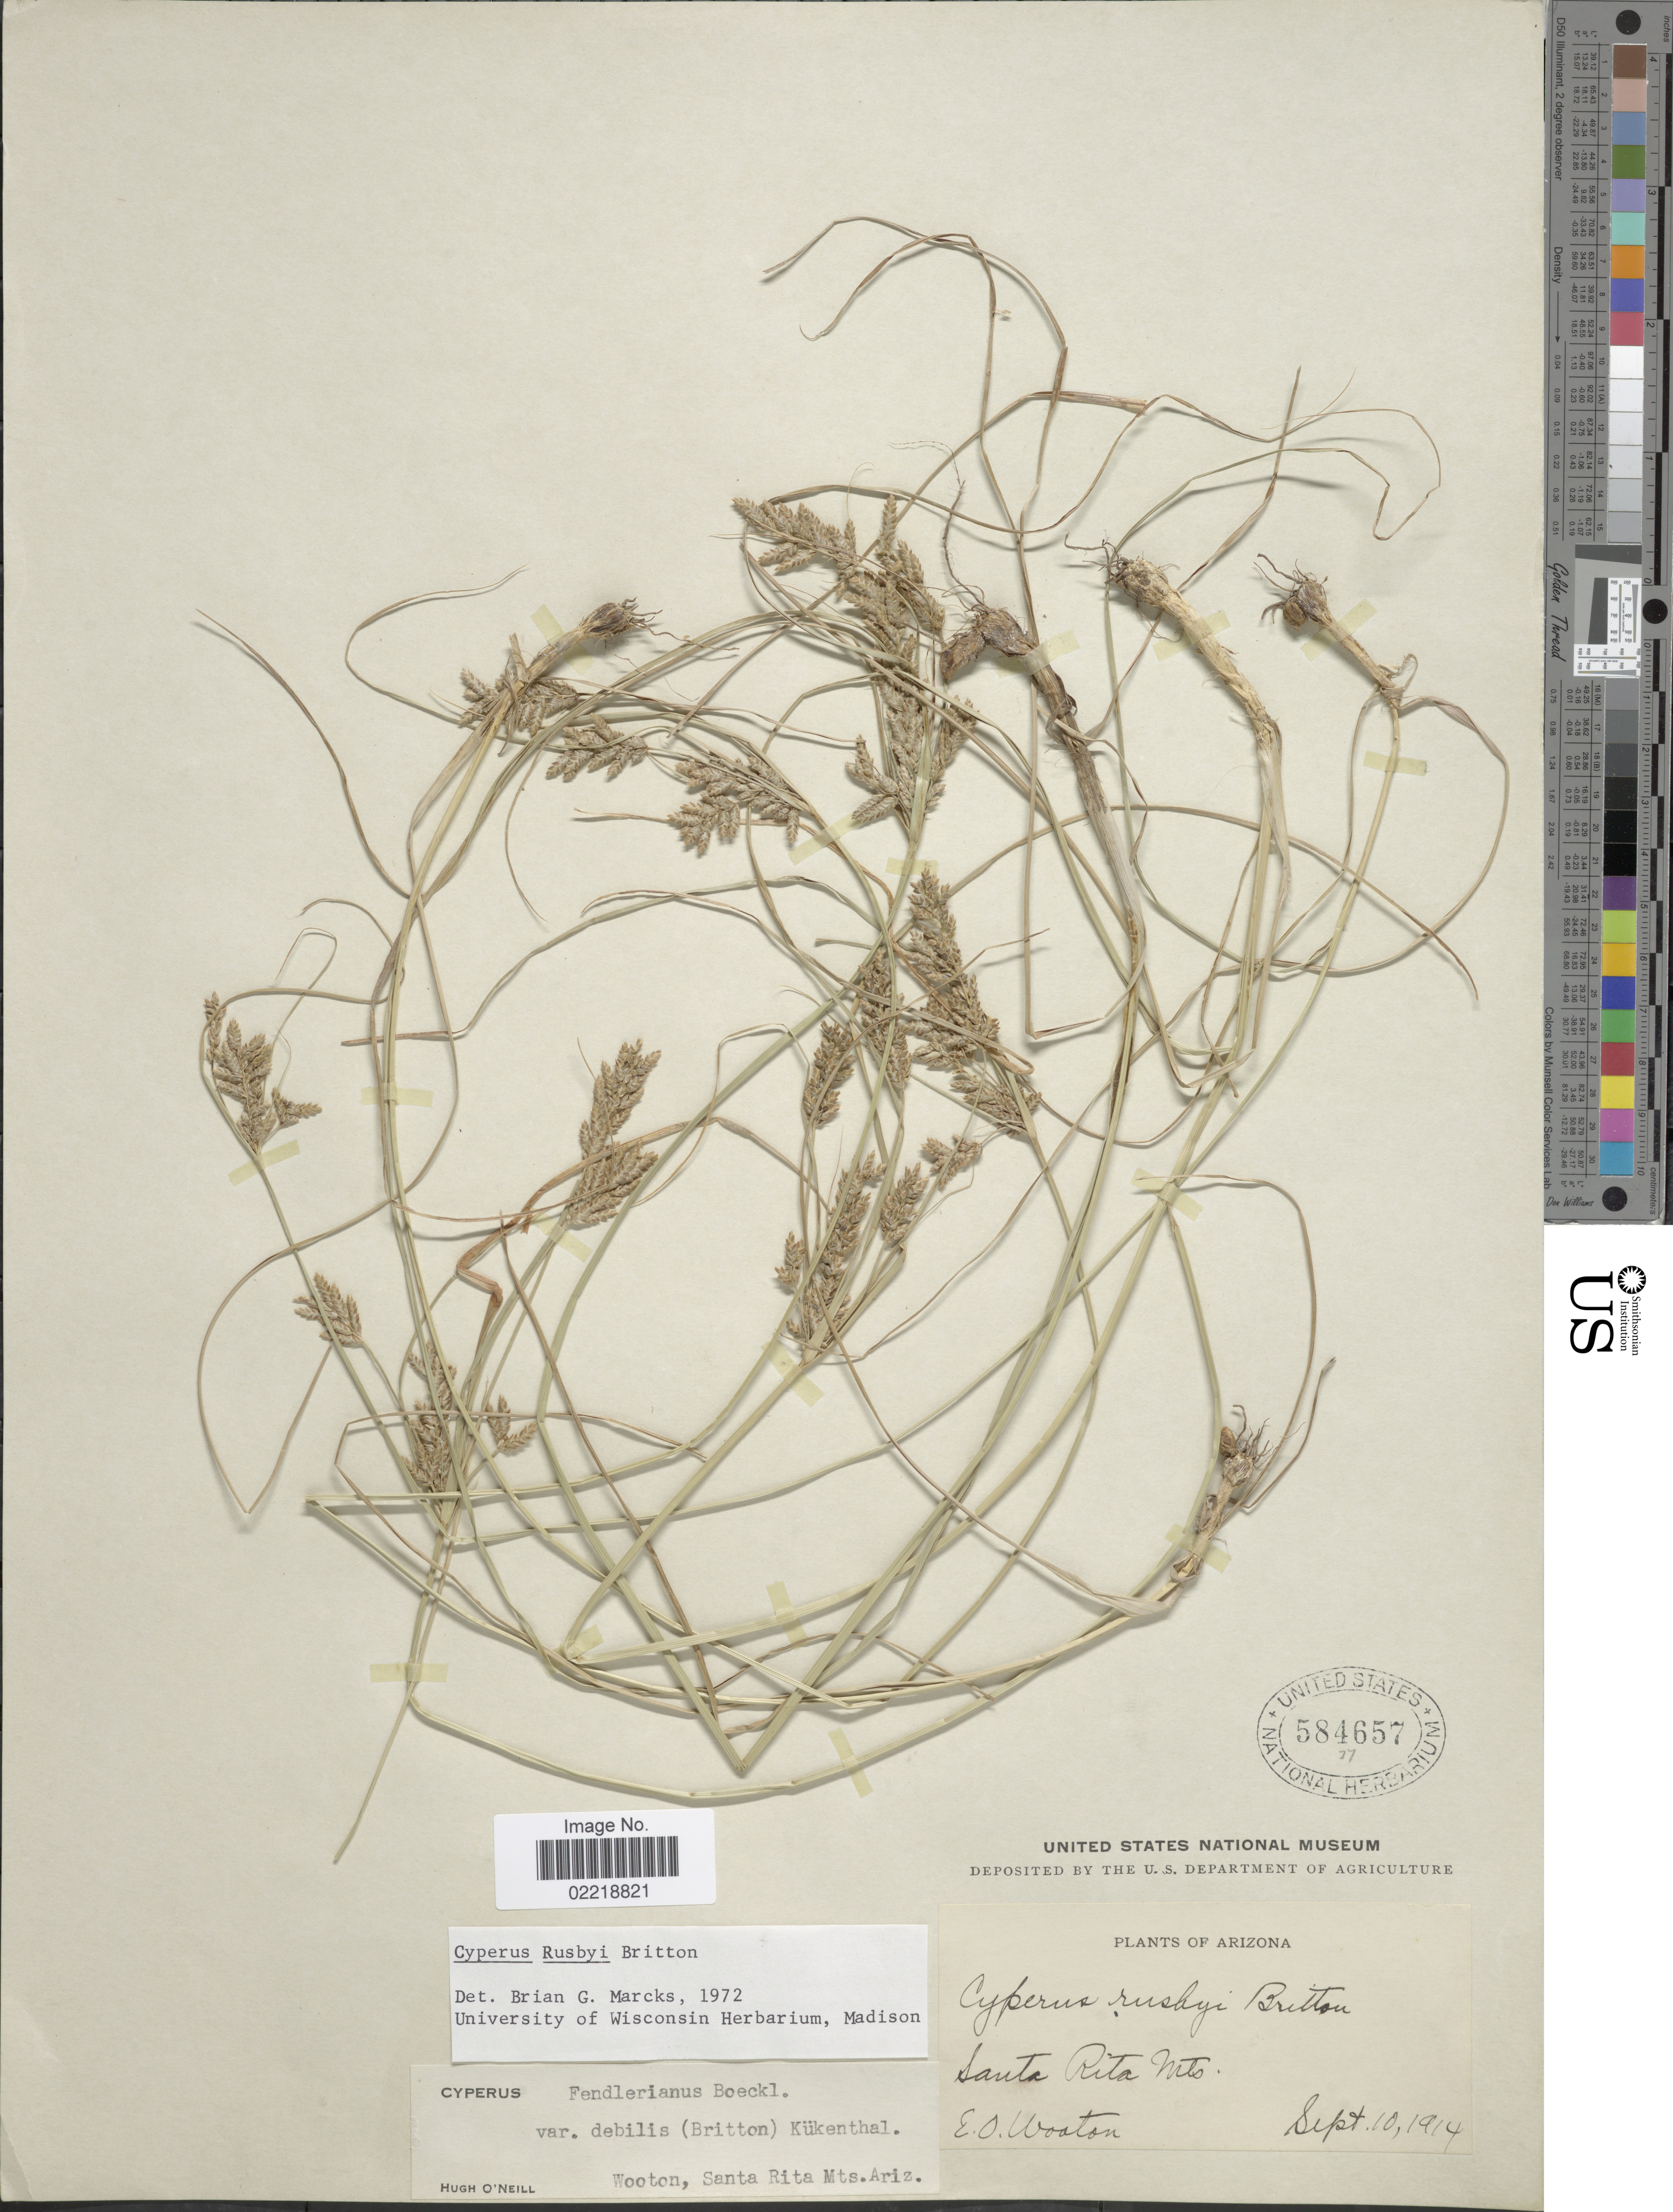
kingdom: Plantae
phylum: Tracheophyta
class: Liliopsida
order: Poales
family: Cyperaceae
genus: Cyperus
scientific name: Cyperus sphaerolepis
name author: Boeckeler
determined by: Strong, Mark T., (BOT), Smithsonian Institution - National Museum of Natural History (UNITED STATES)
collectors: E. O. Wooton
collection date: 1914-09-10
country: United States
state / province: Arizona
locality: Santa Rita Mts.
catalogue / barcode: US 584657